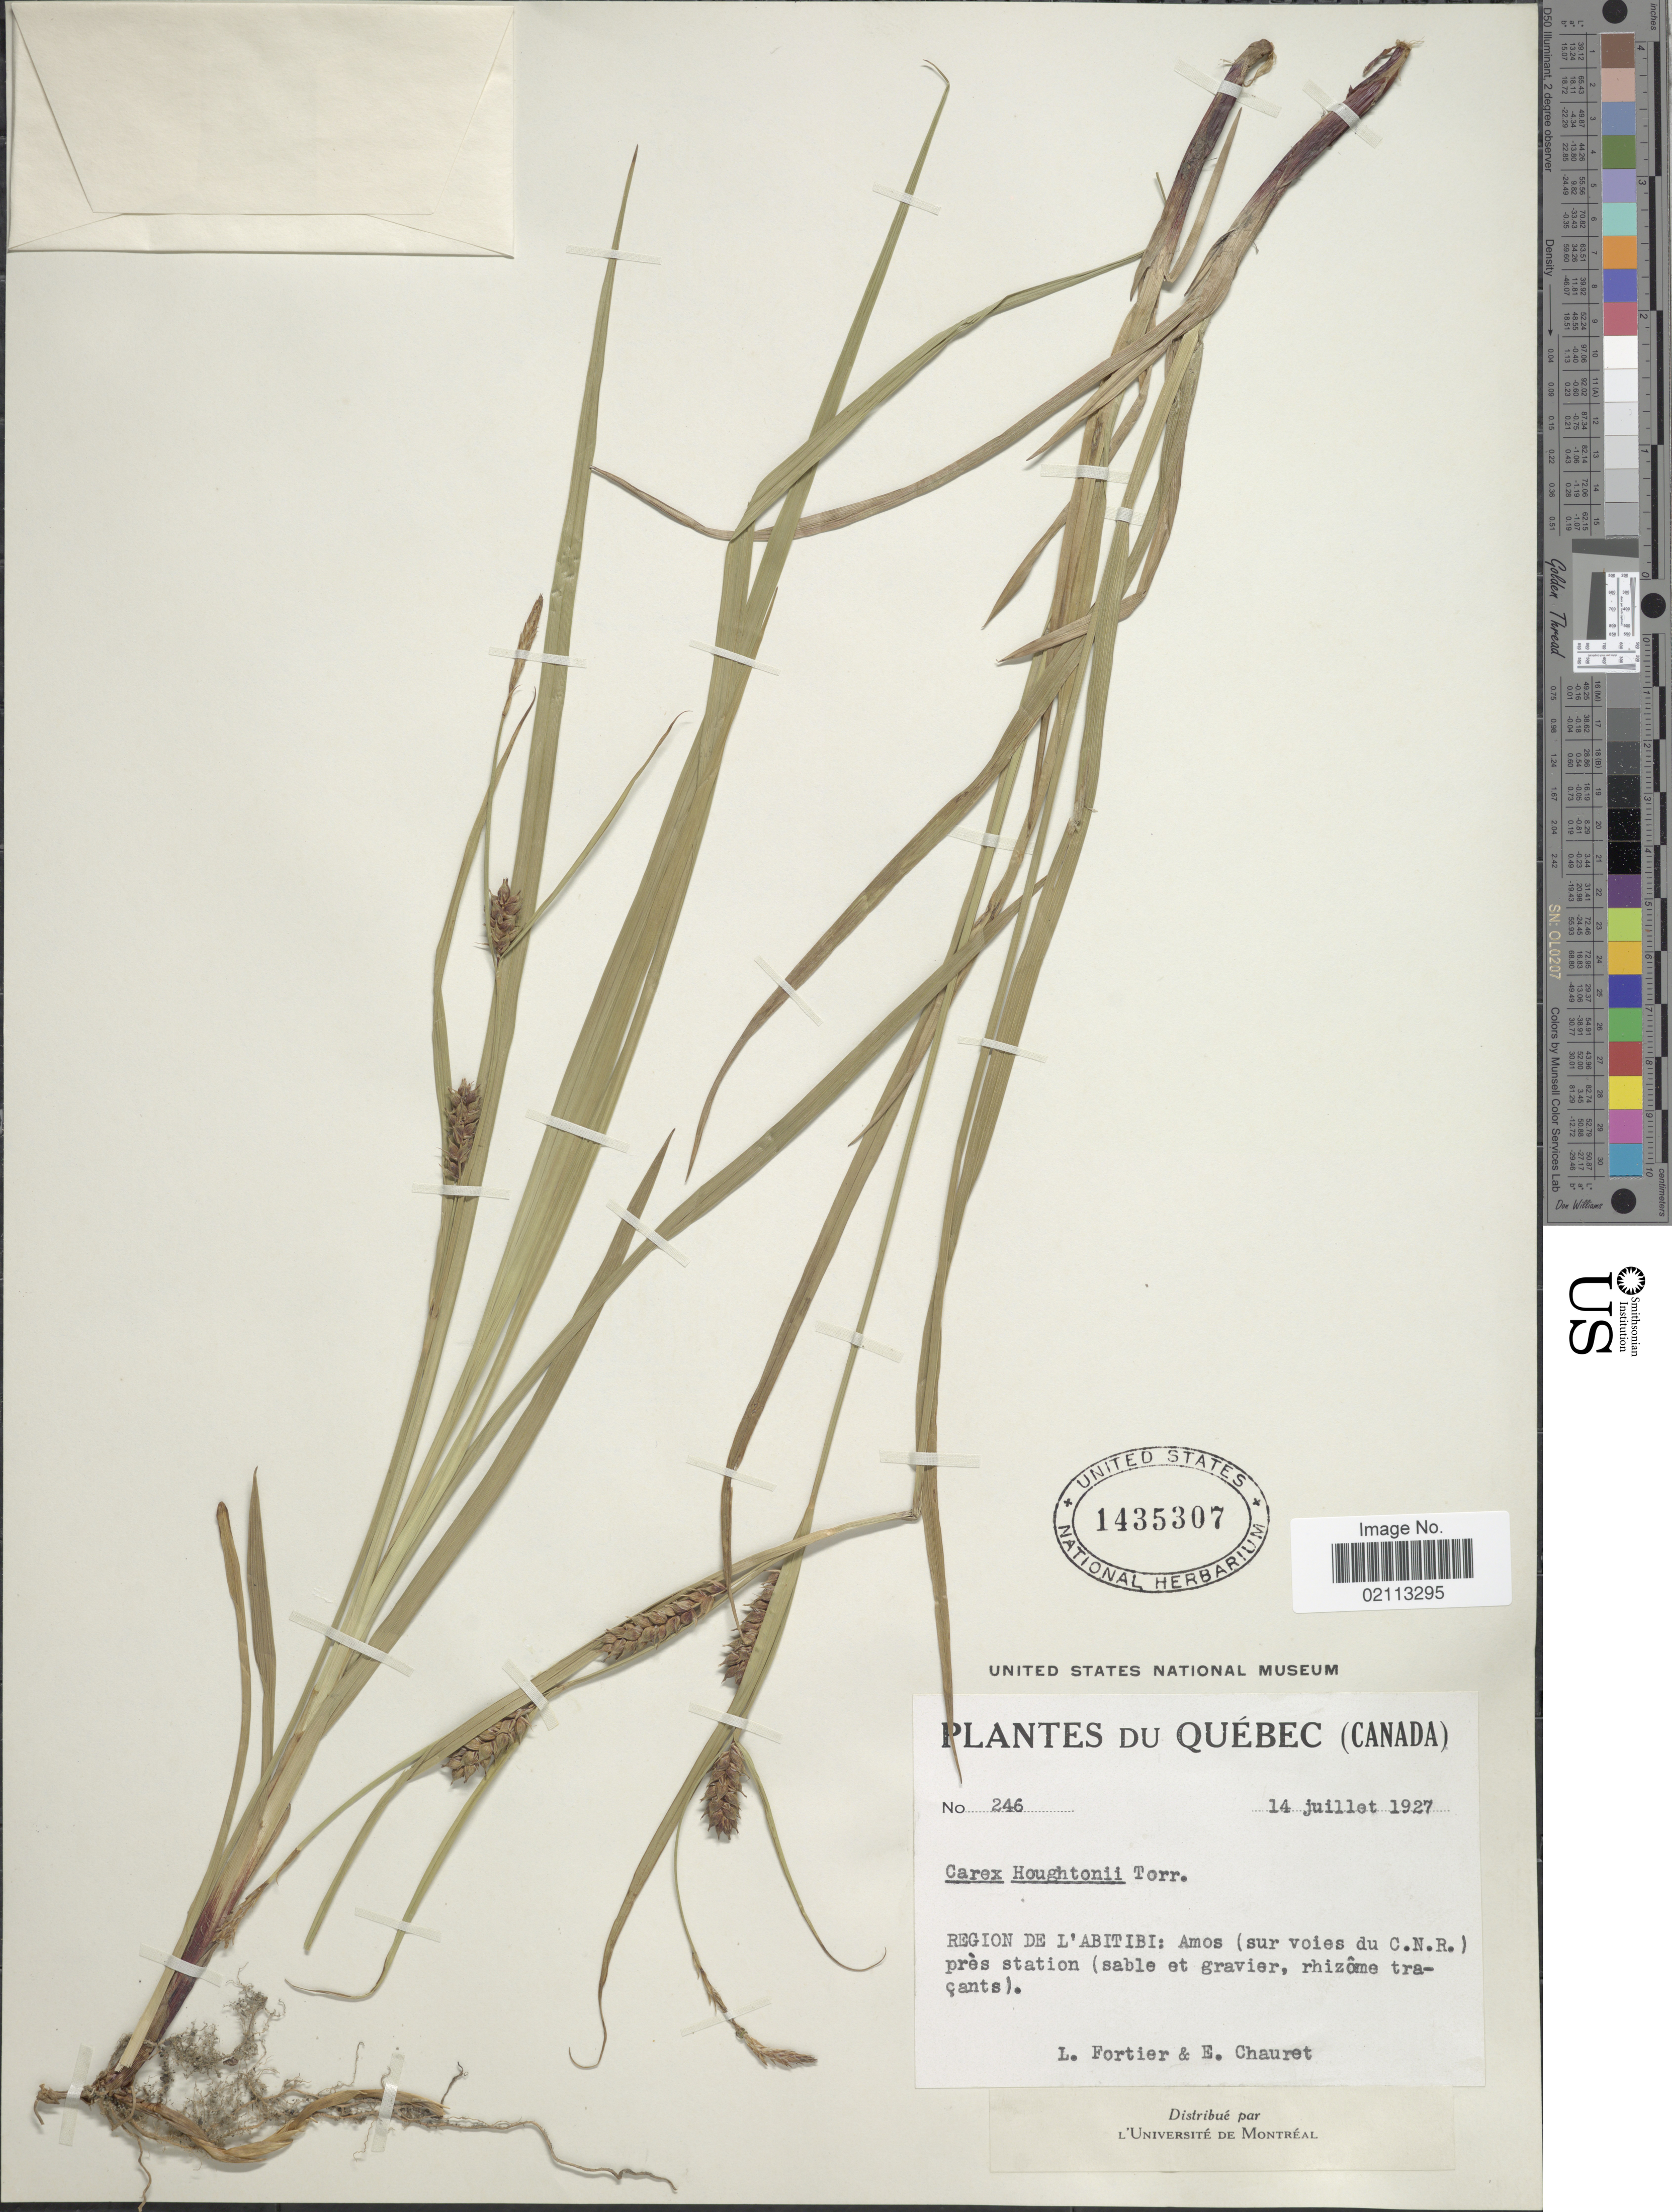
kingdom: Plantae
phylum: Tracheophyta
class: Liliopsida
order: Poales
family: Cyperaceae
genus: Carex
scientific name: Carex houghtoniana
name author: Torr. ex Dewey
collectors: L. Fortier & E. Chauret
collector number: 246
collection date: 1927-07-14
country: Canada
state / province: Quebec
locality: Region de L'Abitibi: Amos (sur voies du C.N.R.) près station (sable et gravier, rhizôme traçants)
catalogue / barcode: US 1435307